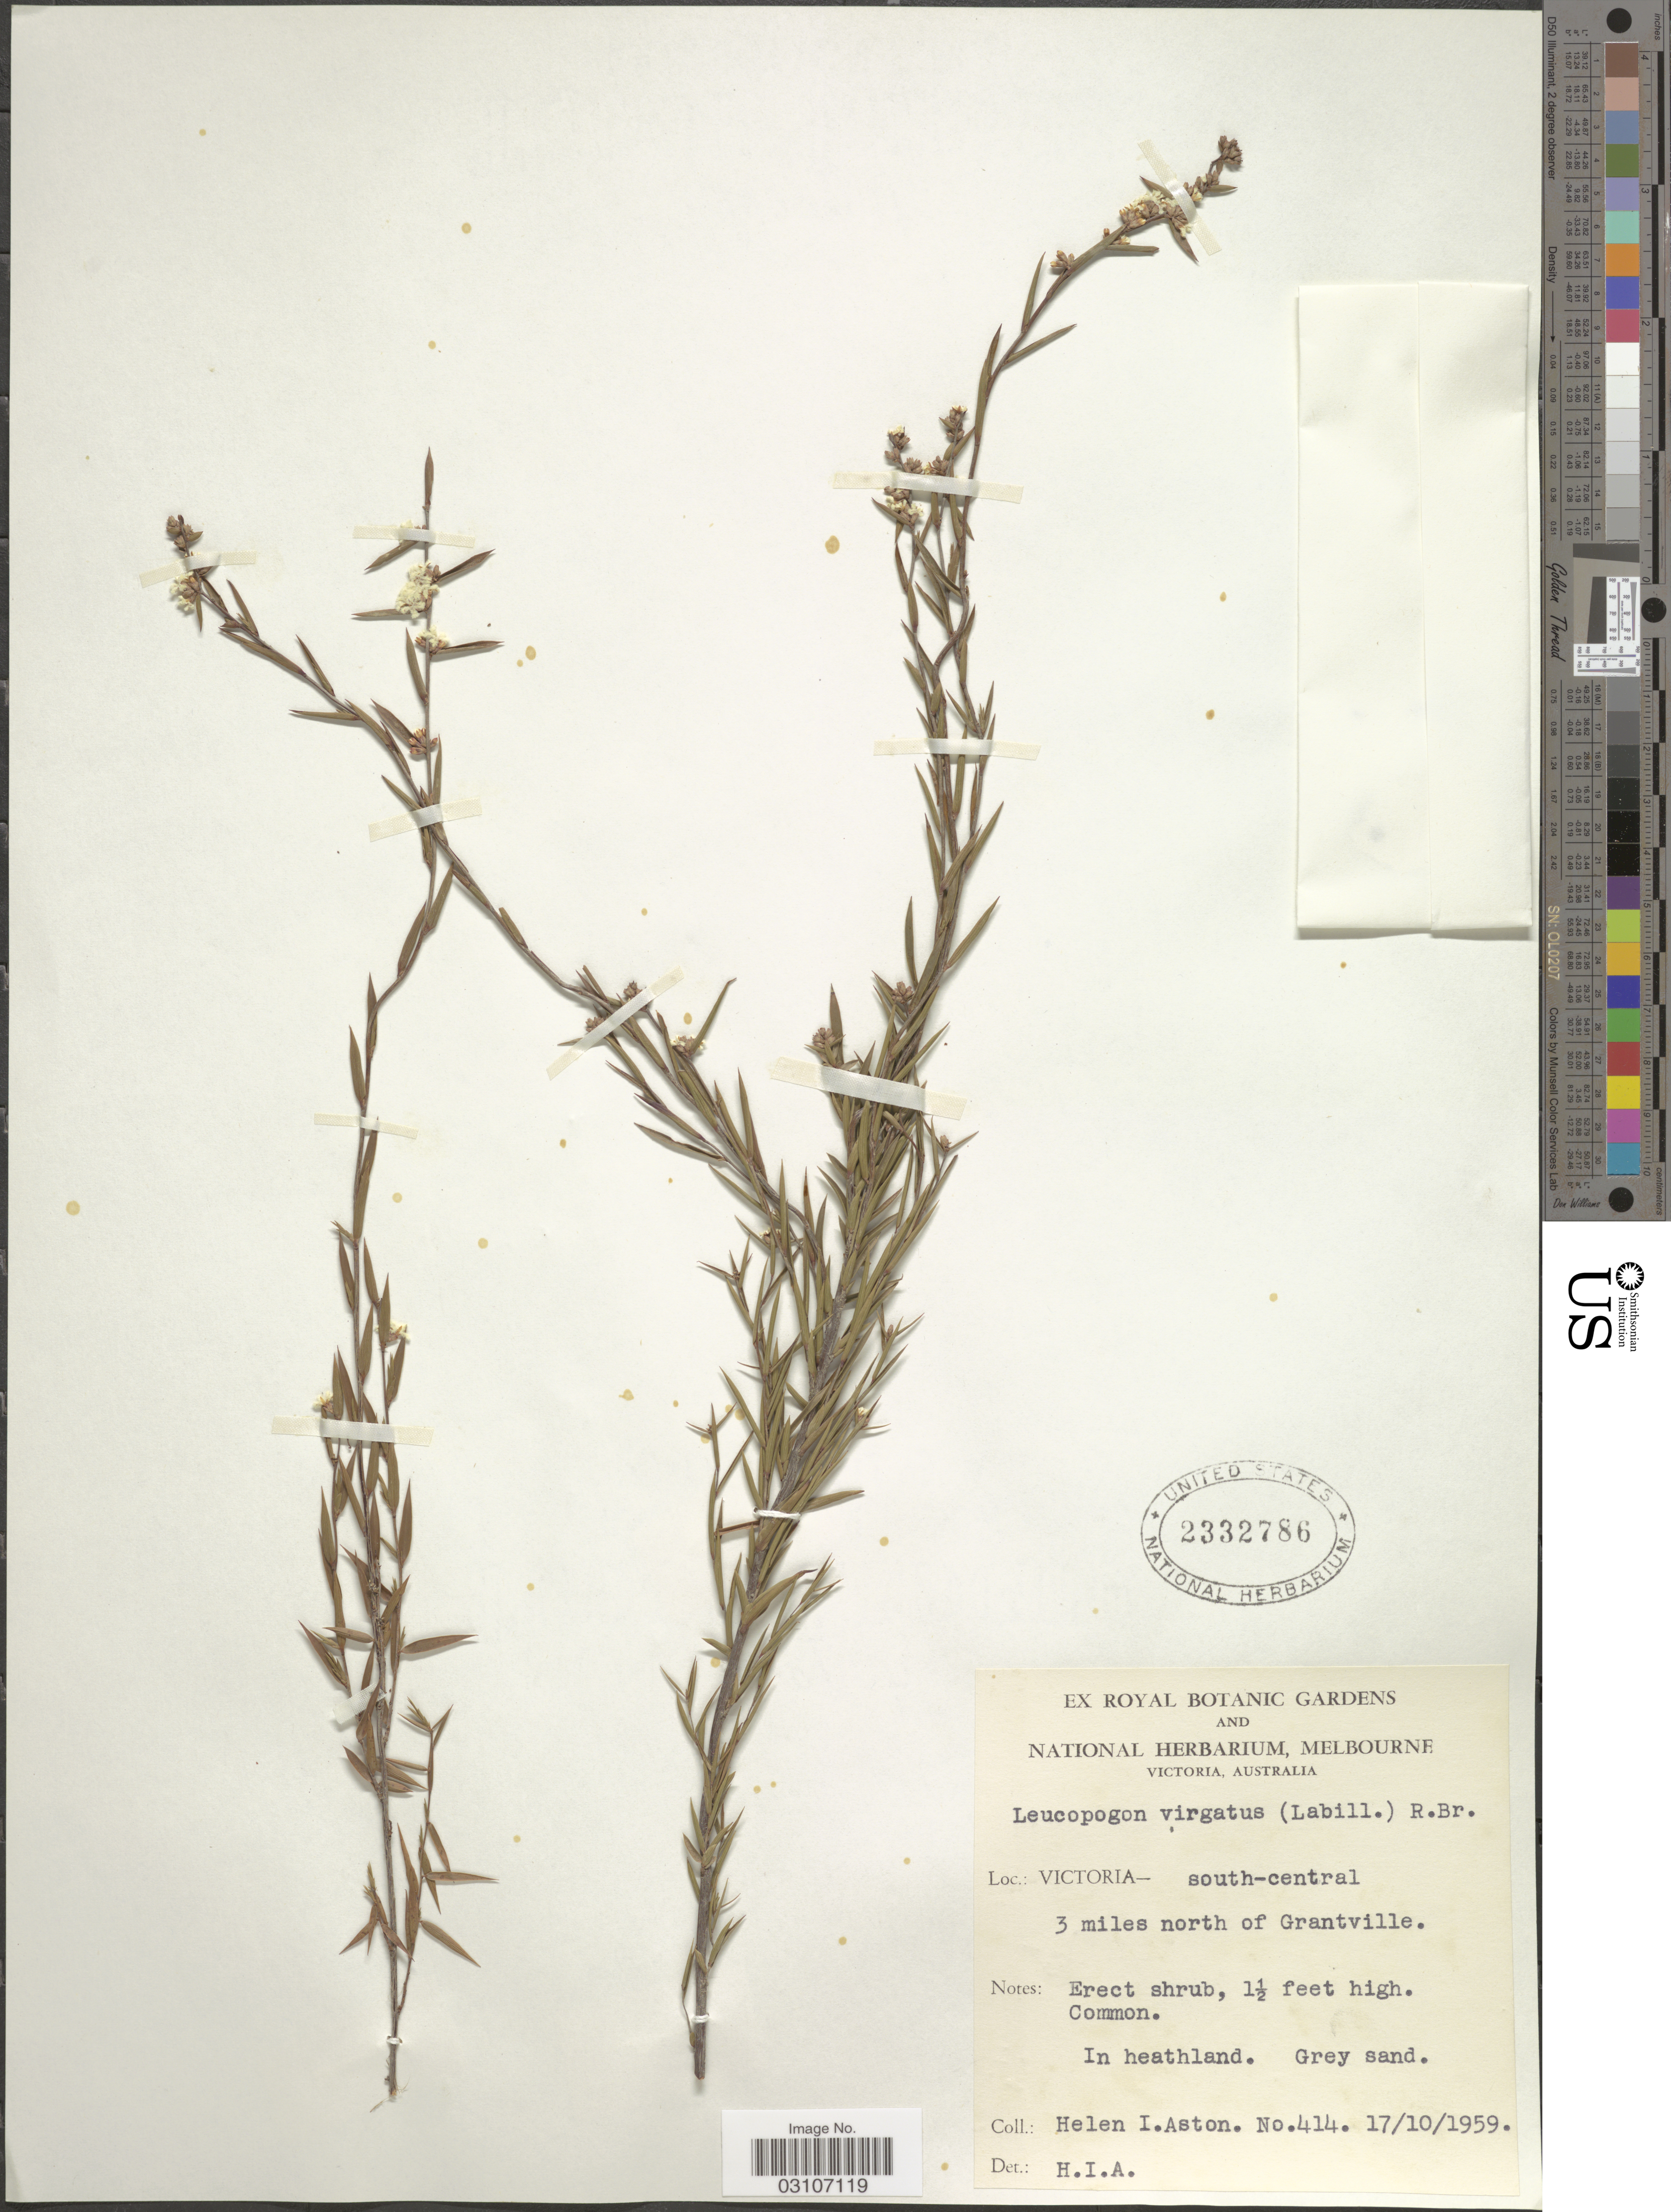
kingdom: Plantae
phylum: Tracheophyta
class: Magnoliopsida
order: Ericales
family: Ericaceae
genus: Leucopogon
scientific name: Leucopogon virgatus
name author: R. Br.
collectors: H. I. Aston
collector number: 414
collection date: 1959-10-17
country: Australia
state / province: Victoria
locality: Victoria- south-central. 3 miles north of Grantville.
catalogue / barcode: US 2332786